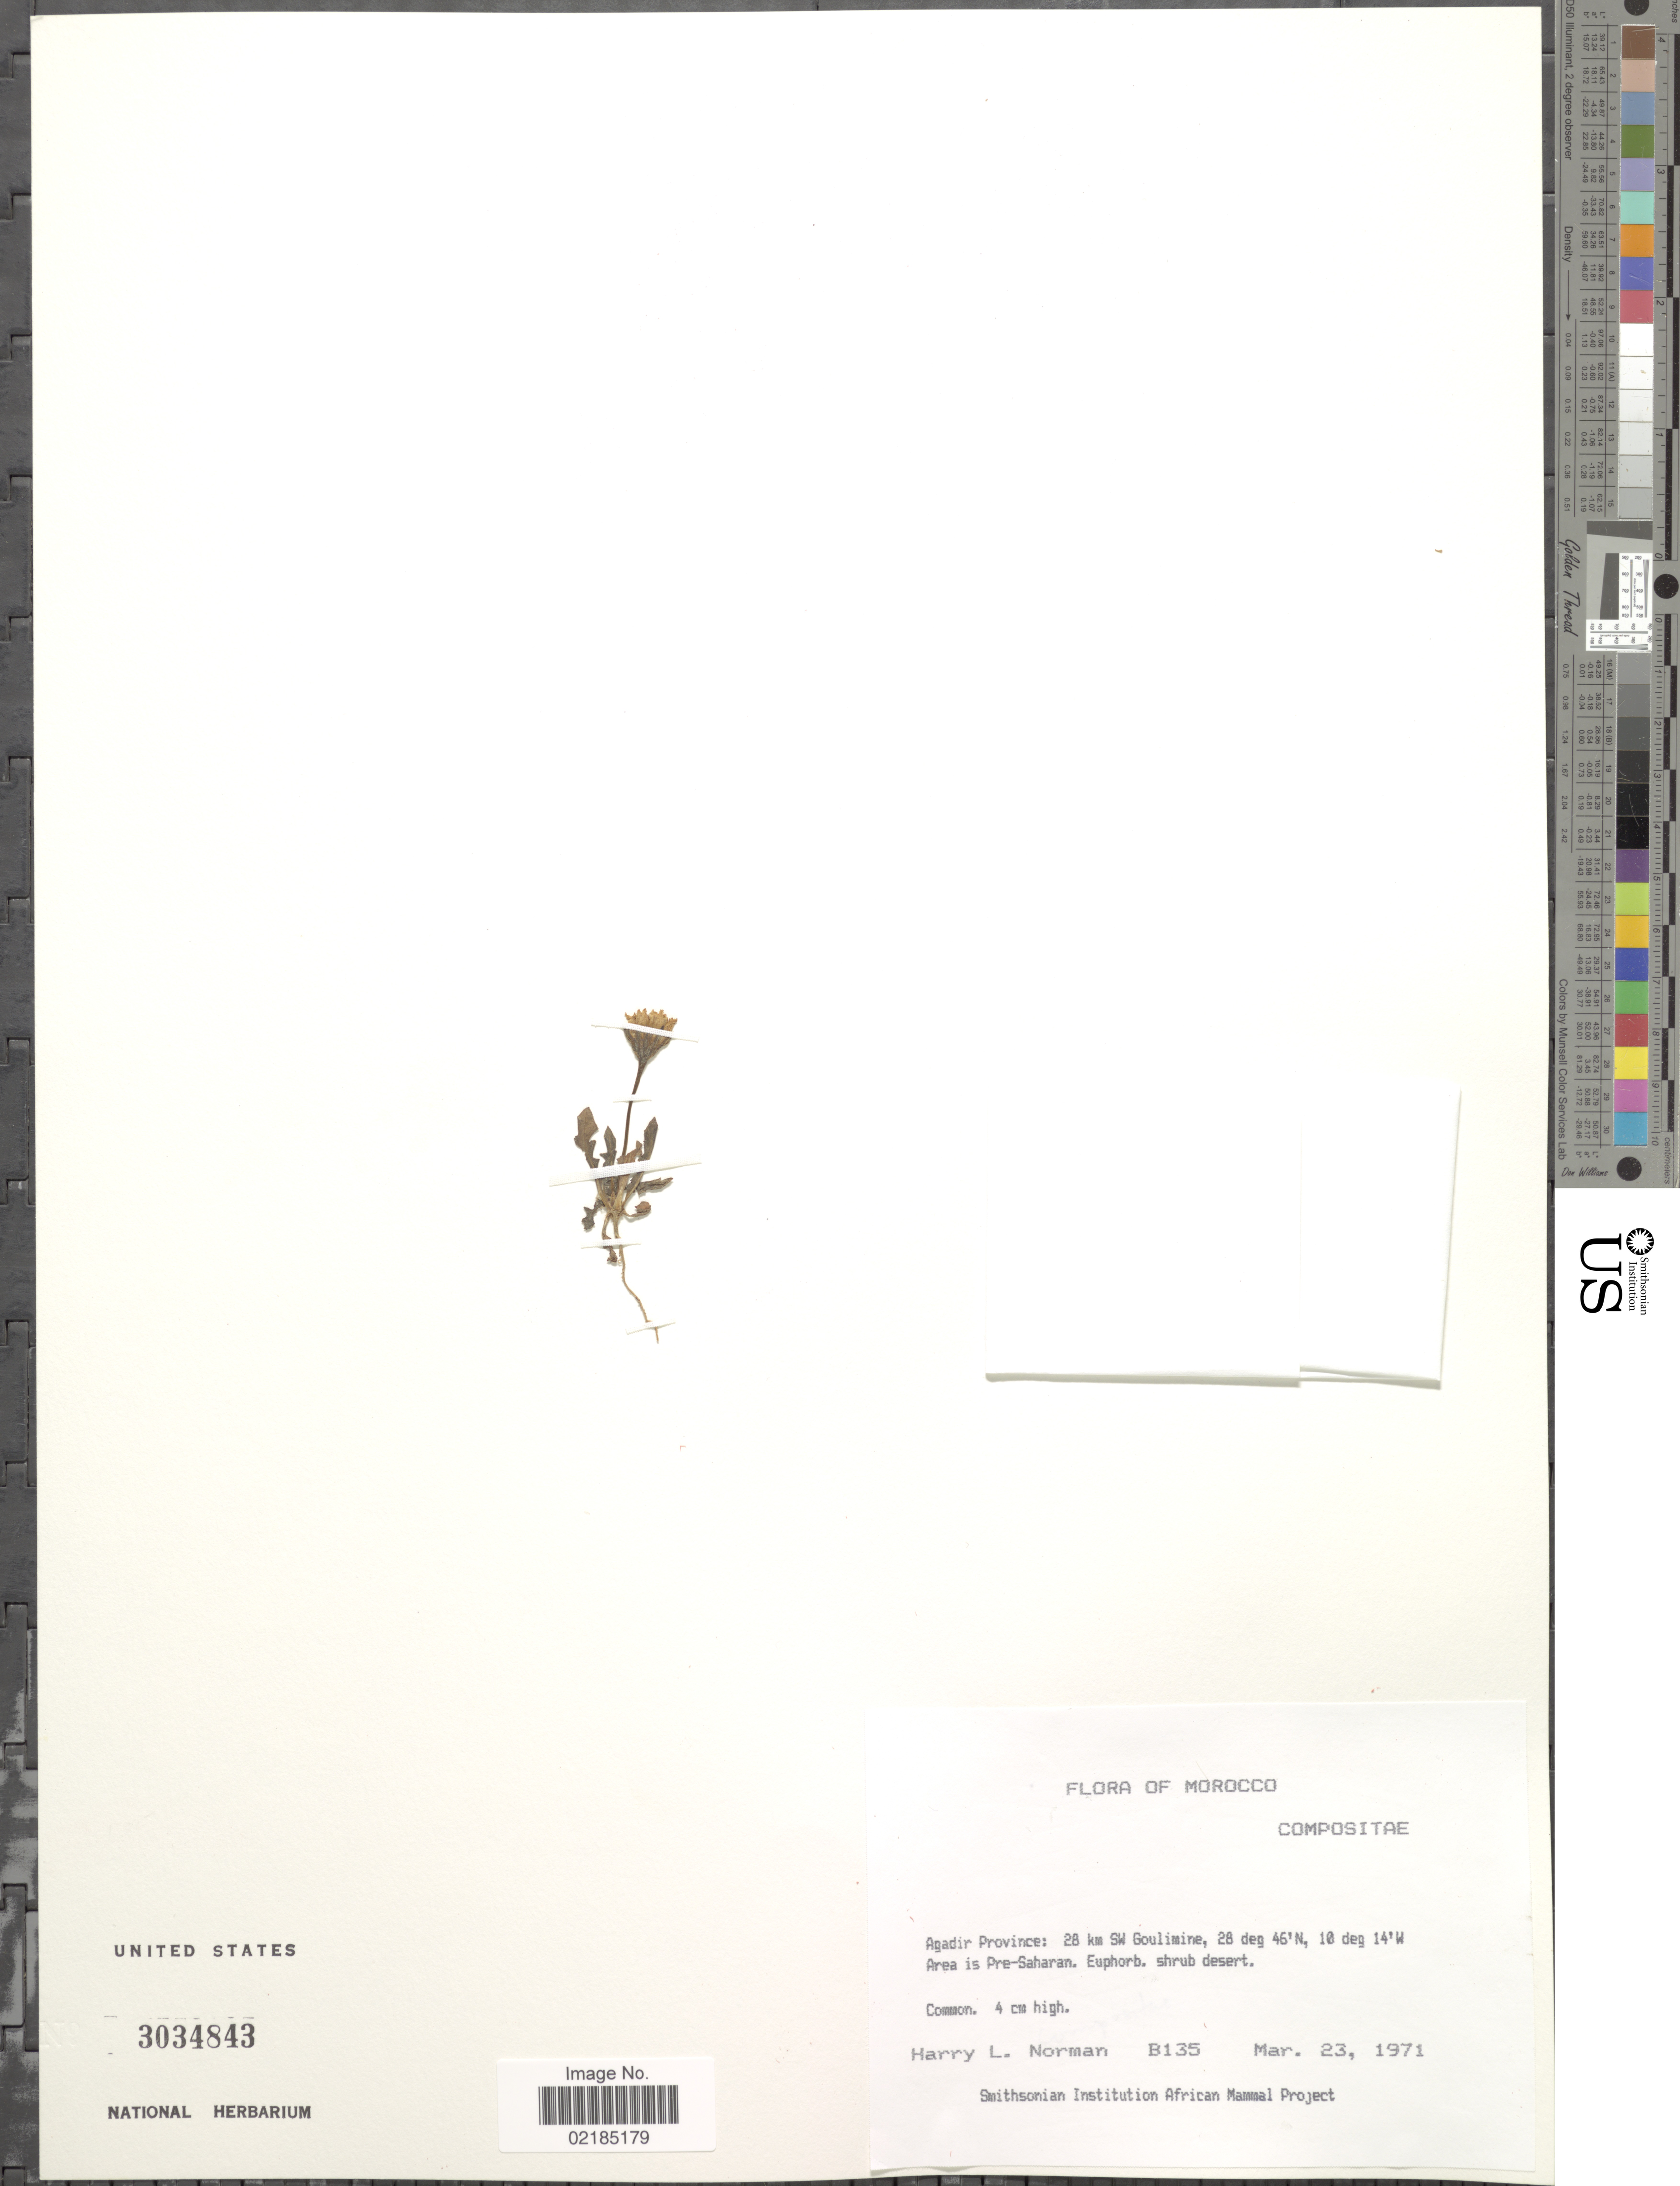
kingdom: Plantae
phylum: Tracheophyta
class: Magnoliopsida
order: Asterales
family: Asteraceae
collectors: Norman, H.L.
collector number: B135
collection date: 1971-03-23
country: Morocco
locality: Agadir Province: 28 km SW Goulimine, Area is Pre-Saharan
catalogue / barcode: US 3034843